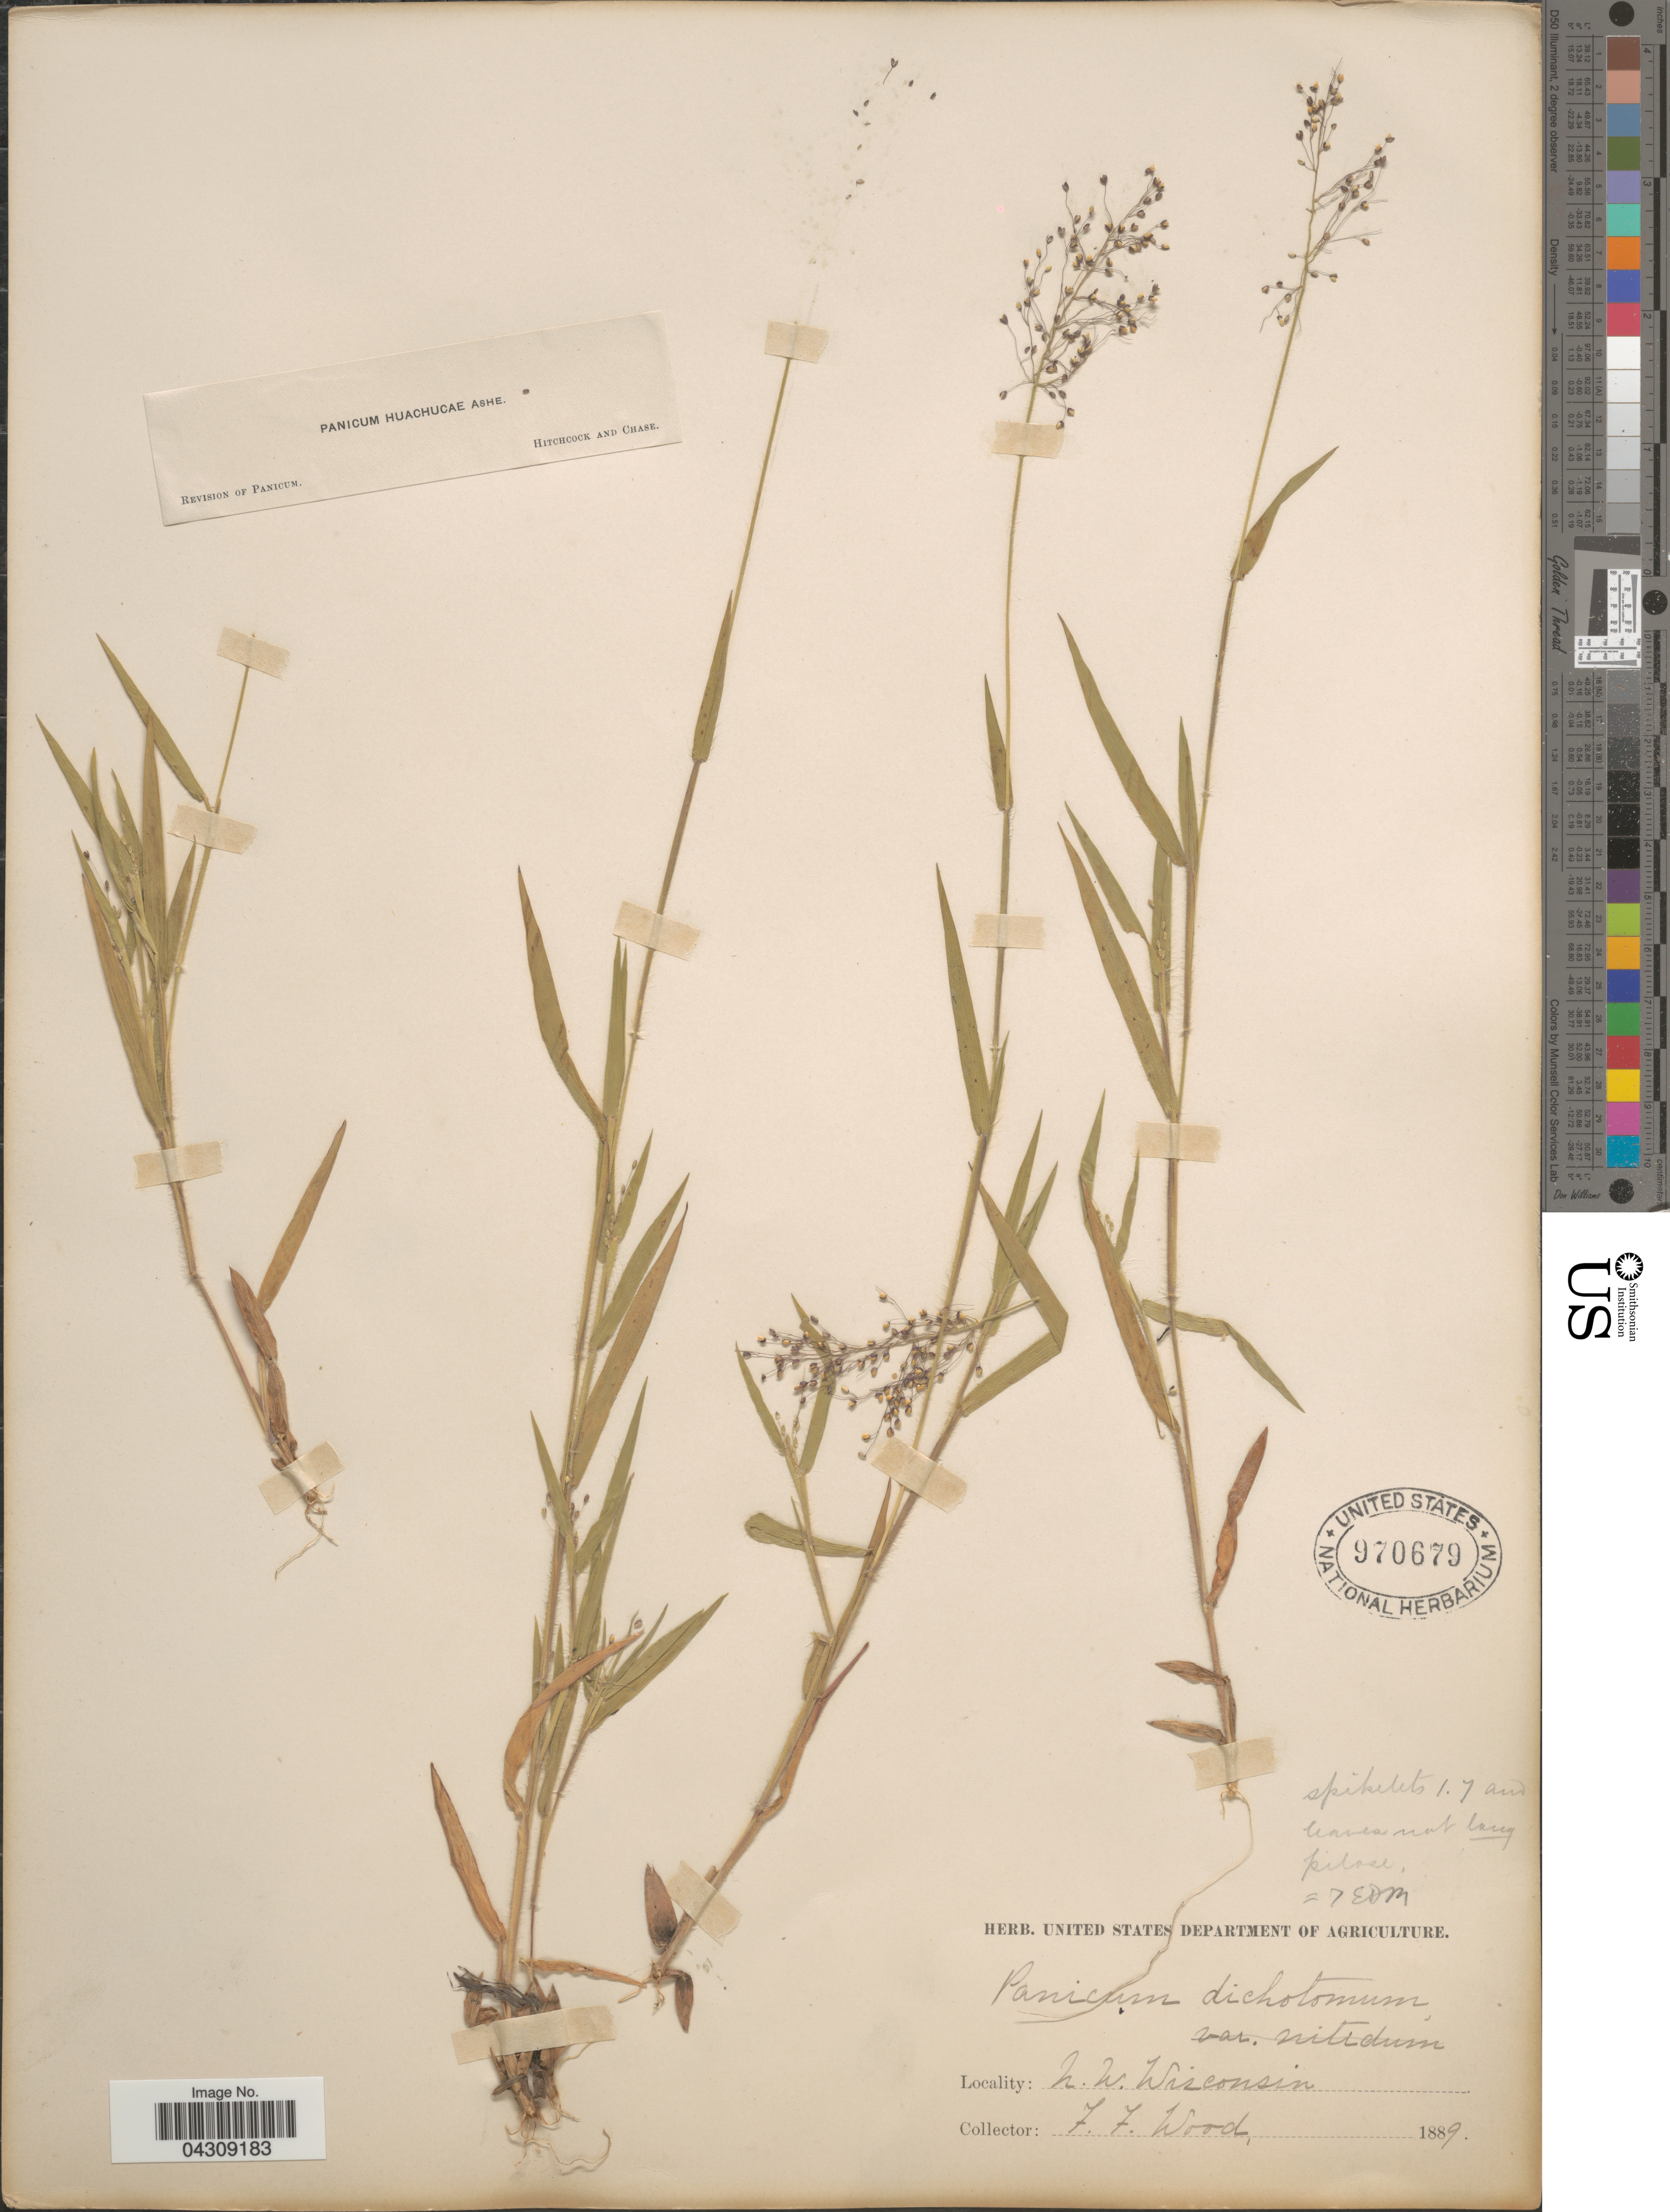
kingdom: Plantae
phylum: Tracheophyta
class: Liliopsida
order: Poales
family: Poaceae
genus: Dichanthelium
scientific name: Dichanthelium acuminatum var. acuminatum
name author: (Sw.) Gould & C.A. Clark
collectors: F. Wood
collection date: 1889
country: United States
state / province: Wisconsin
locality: N. W. Wisconsin.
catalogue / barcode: US 970679